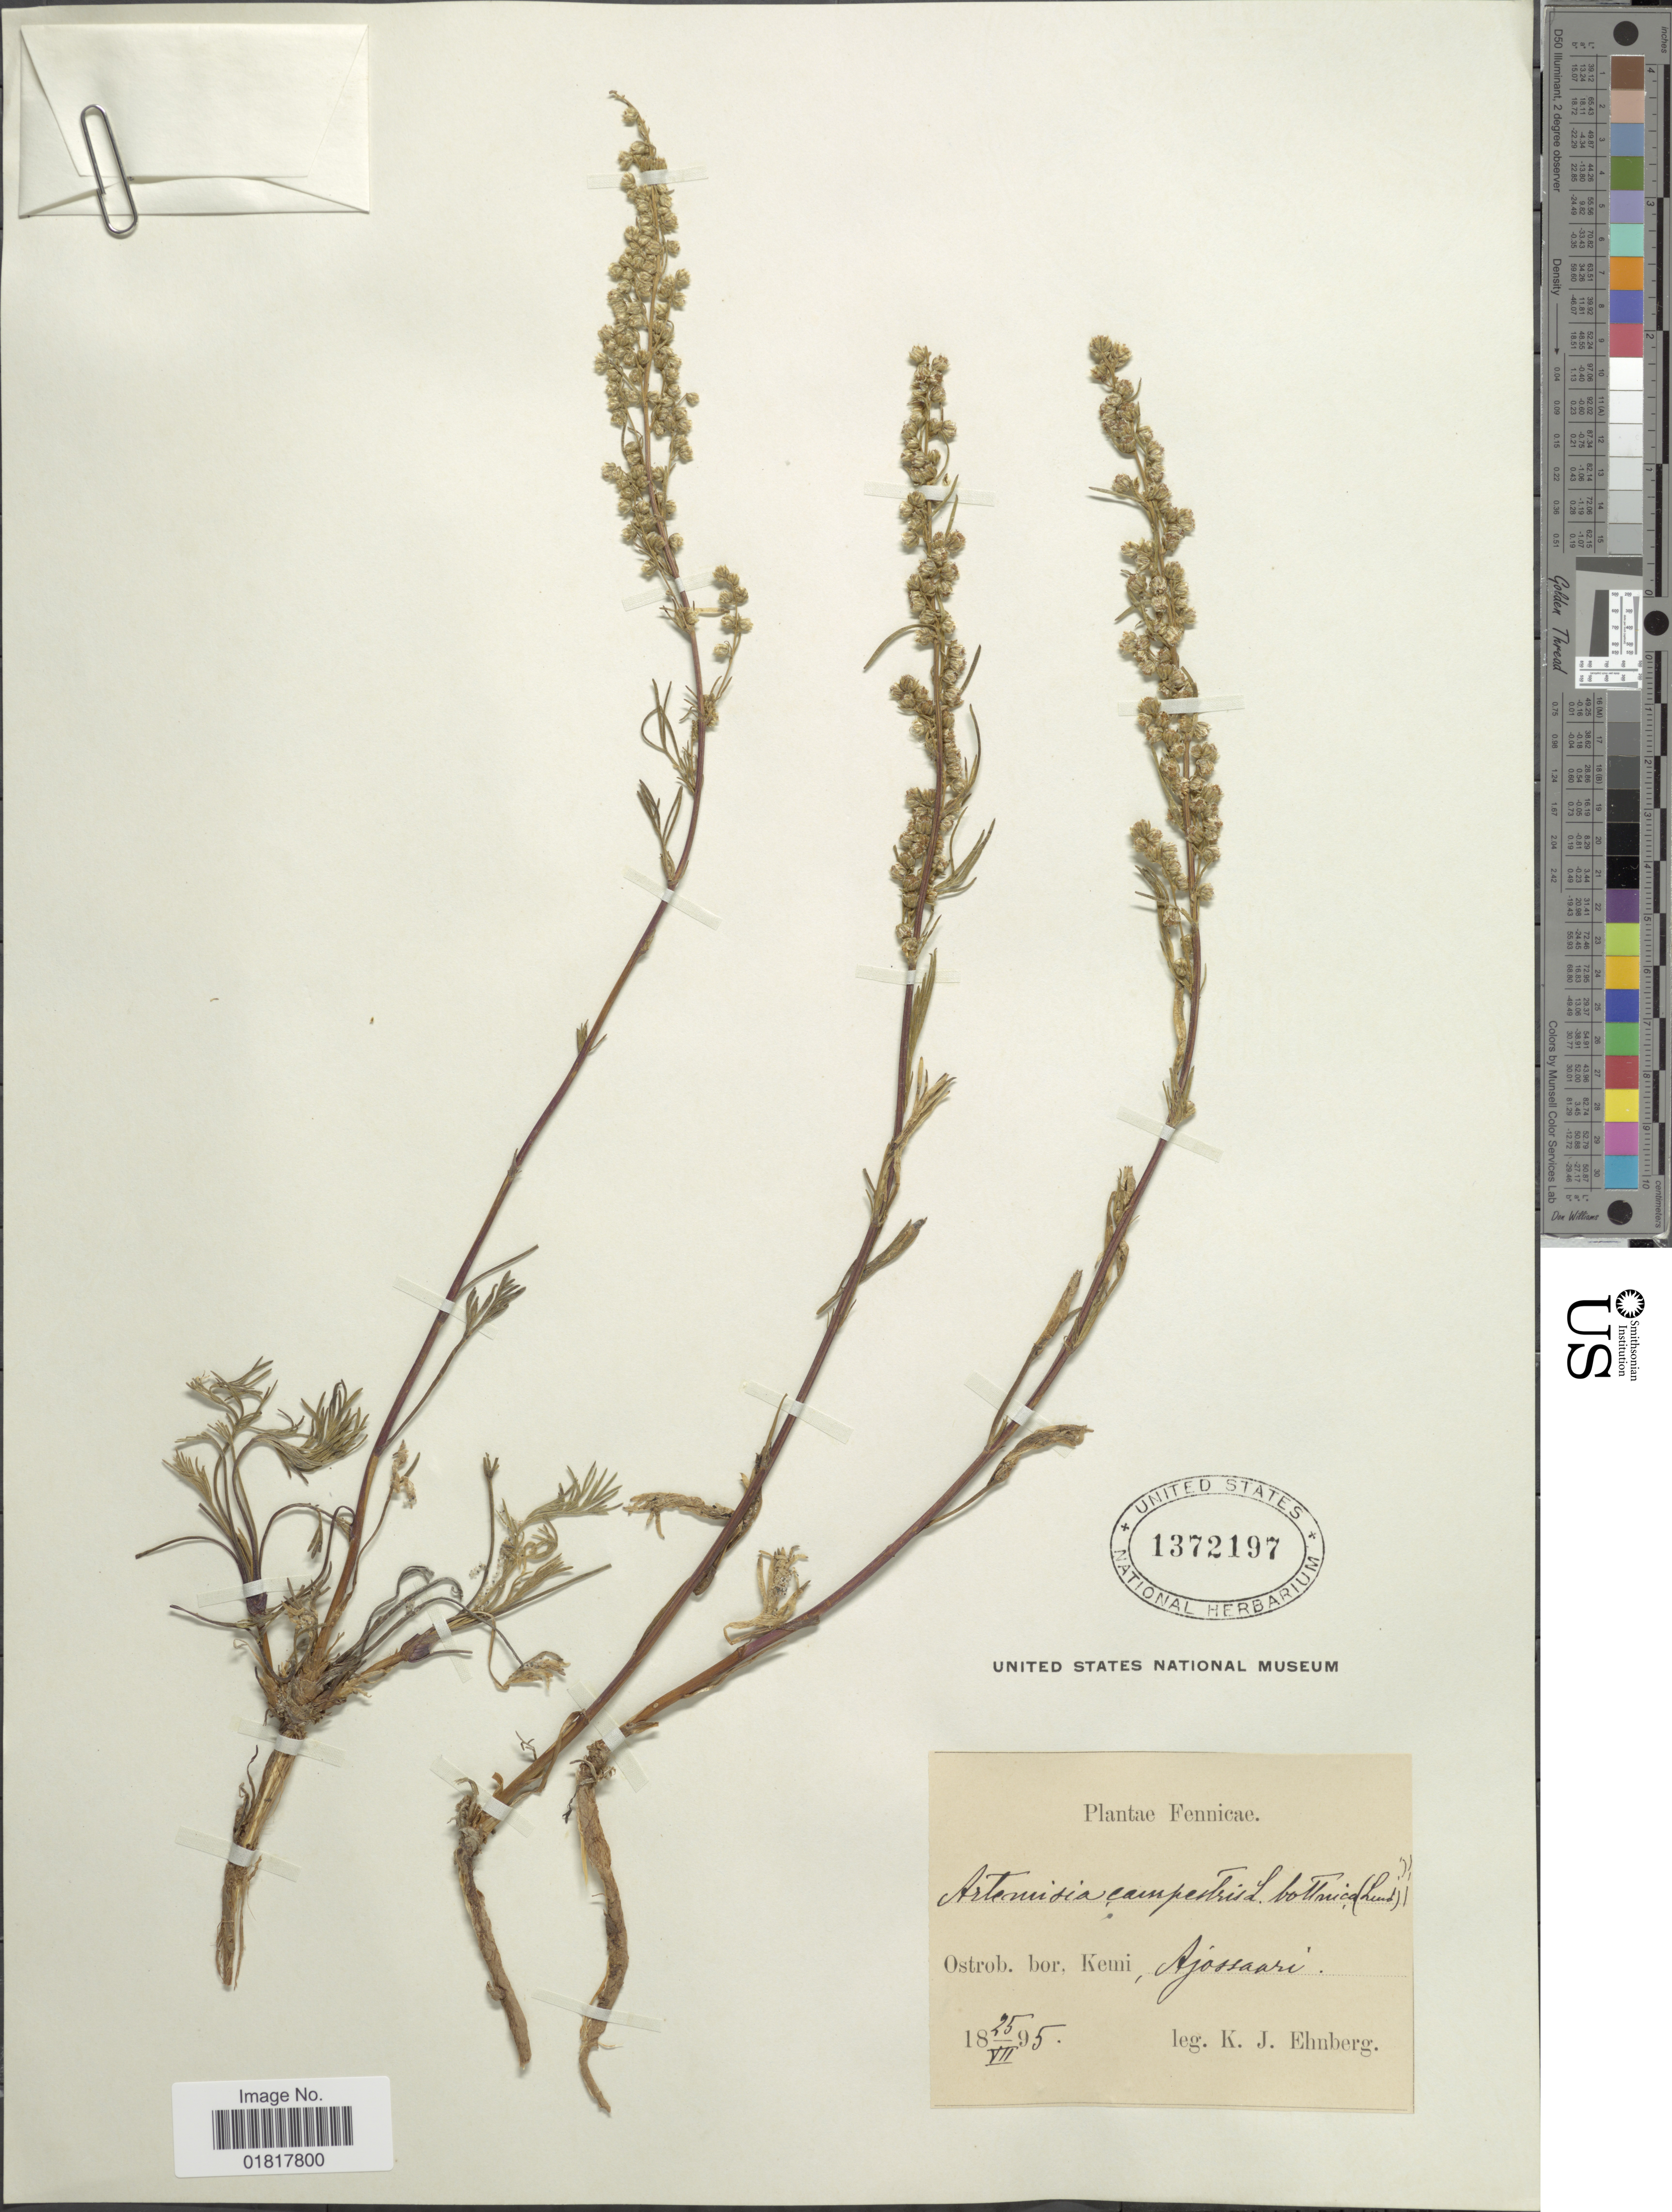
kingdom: Plantae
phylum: Tracheophyta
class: Magnoliopsida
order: Asterales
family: Asteraceae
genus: Artemisia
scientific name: Artemisia campestris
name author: L.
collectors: K. Ehnberg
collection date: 1895-07-25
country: Finland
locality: Ostrob. bor, Kemi, Ajossaari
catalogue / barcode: US 1372197